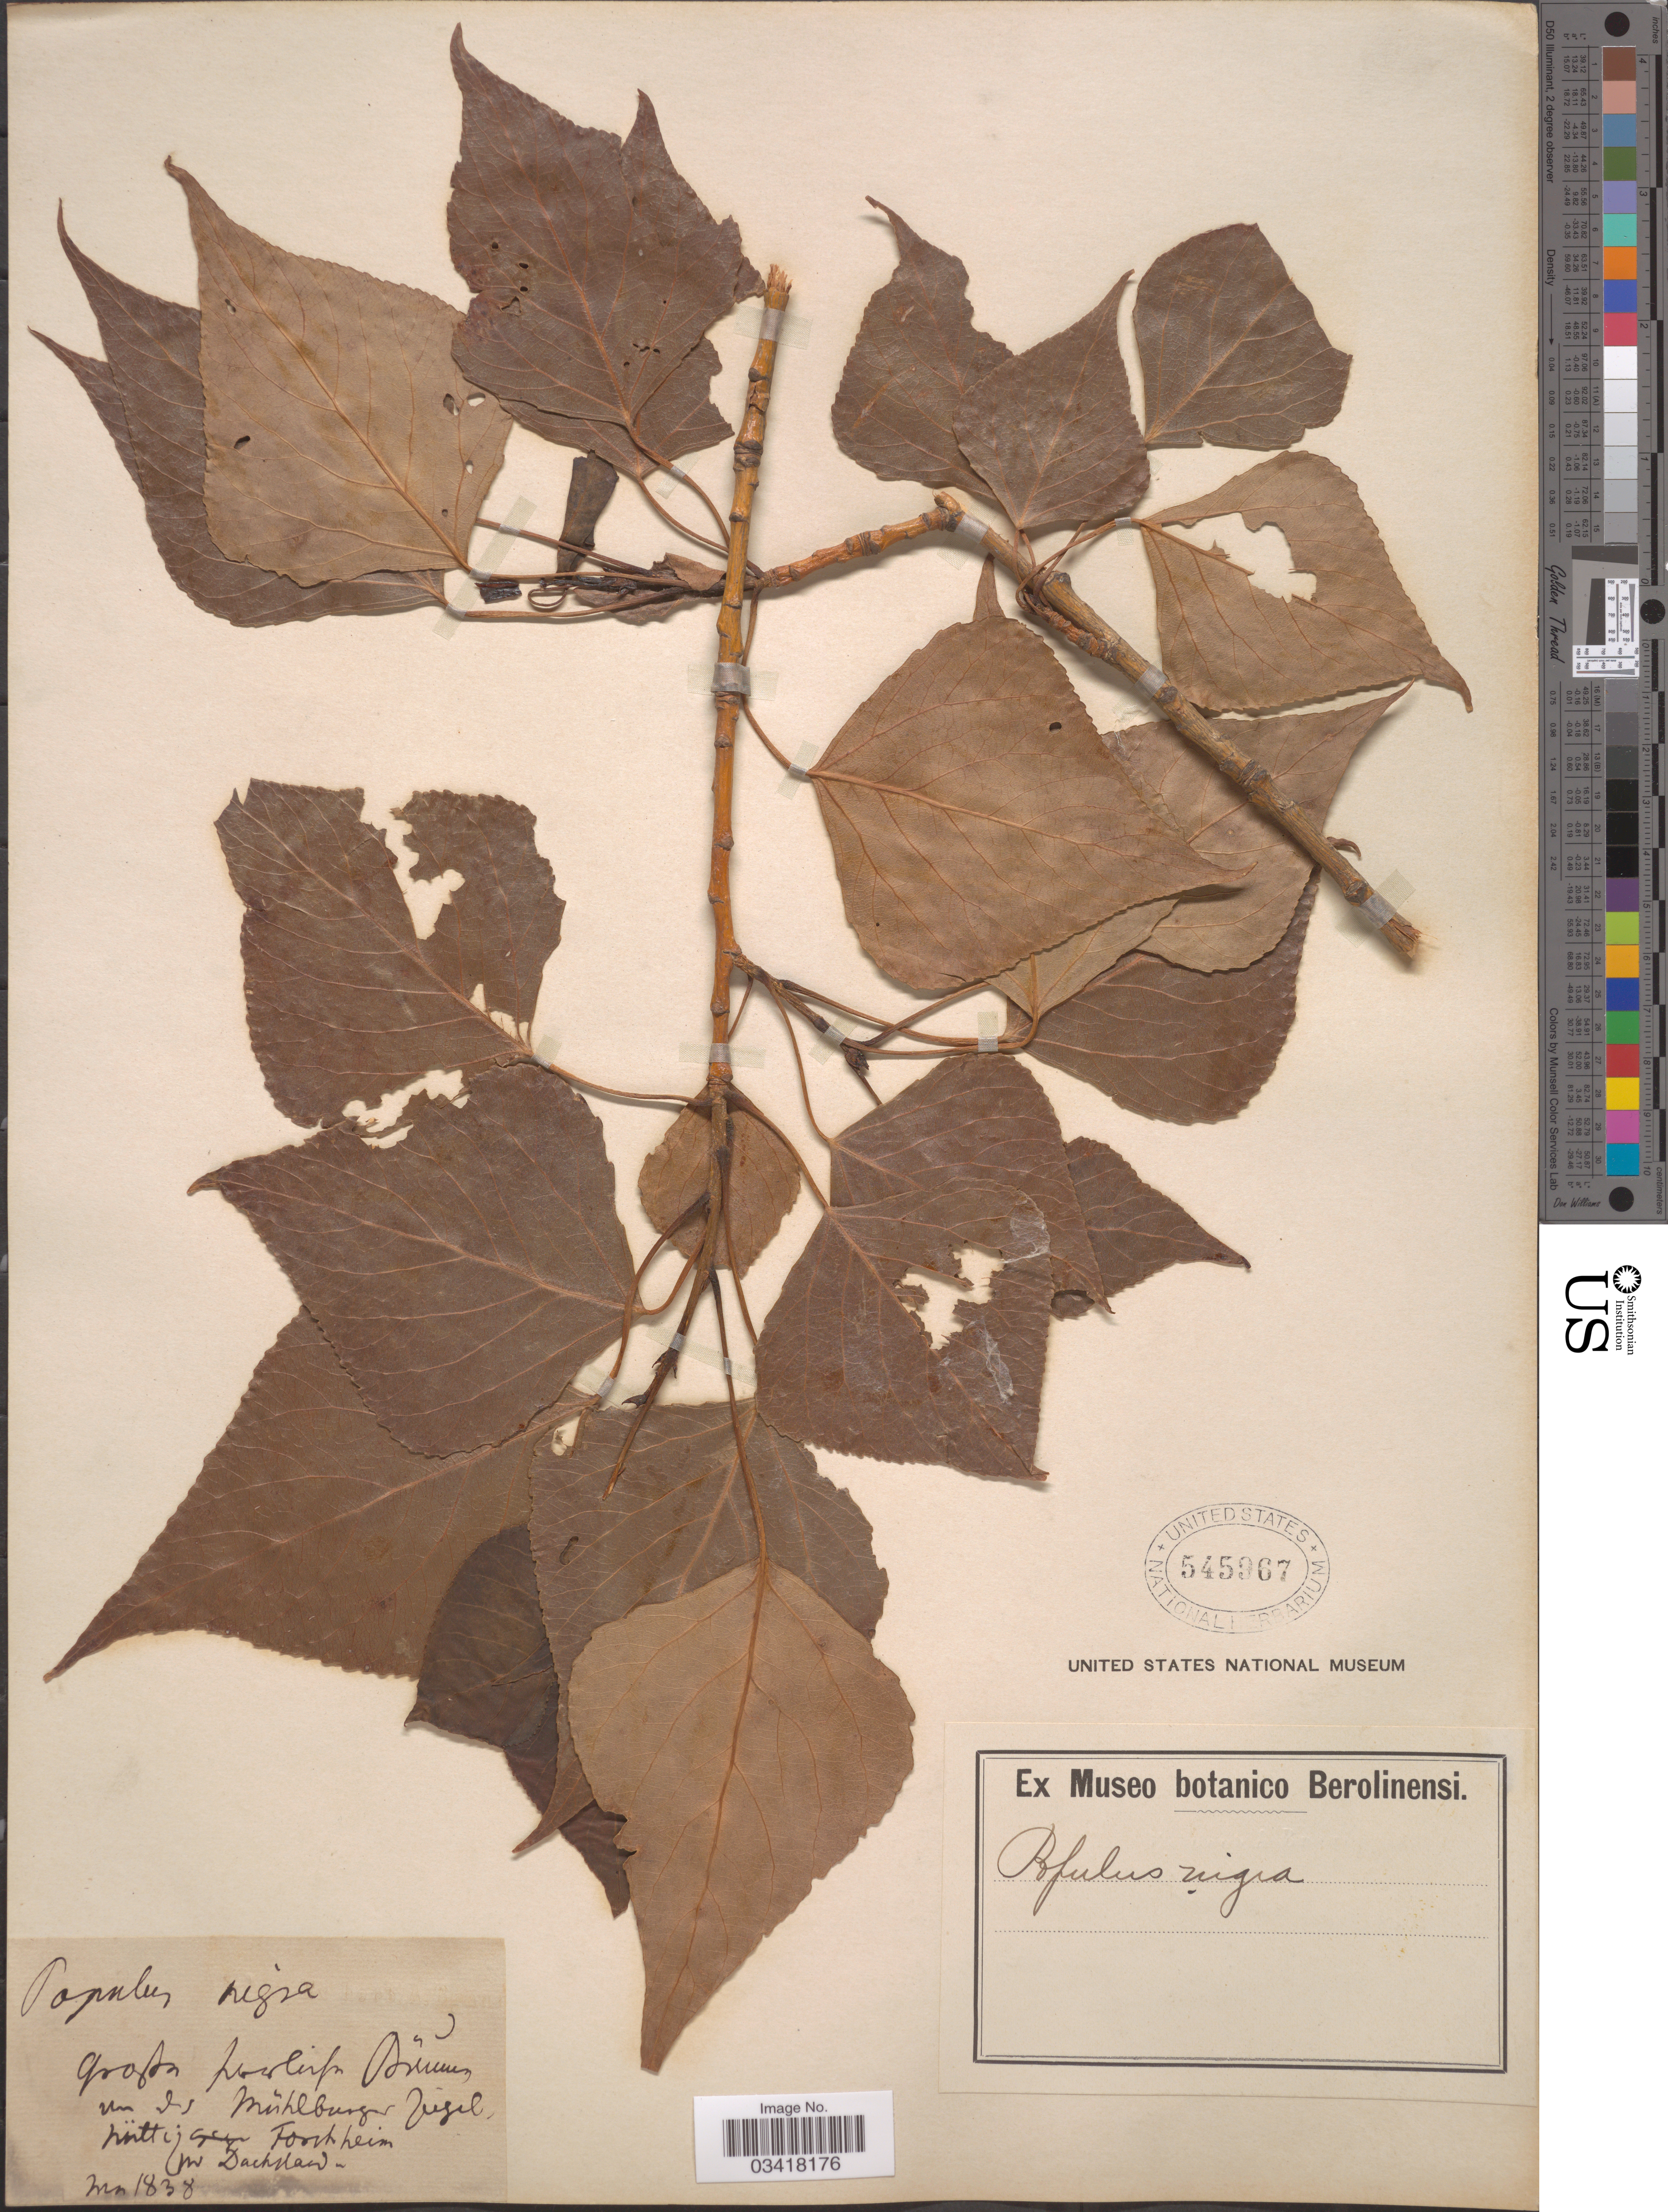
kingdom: Plantae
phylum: Tracheophyta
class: Magnoliopsida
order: Malpighiales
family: Salicaceae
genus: Populus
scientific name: Populus nigra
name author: L.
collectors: ex Museo Botanico Berolinensi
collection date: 1838-05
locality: [illegible text] Mühlberger hugel nörtt Fortheim pr. Dachland.[interpreted]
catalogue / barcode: US 545967